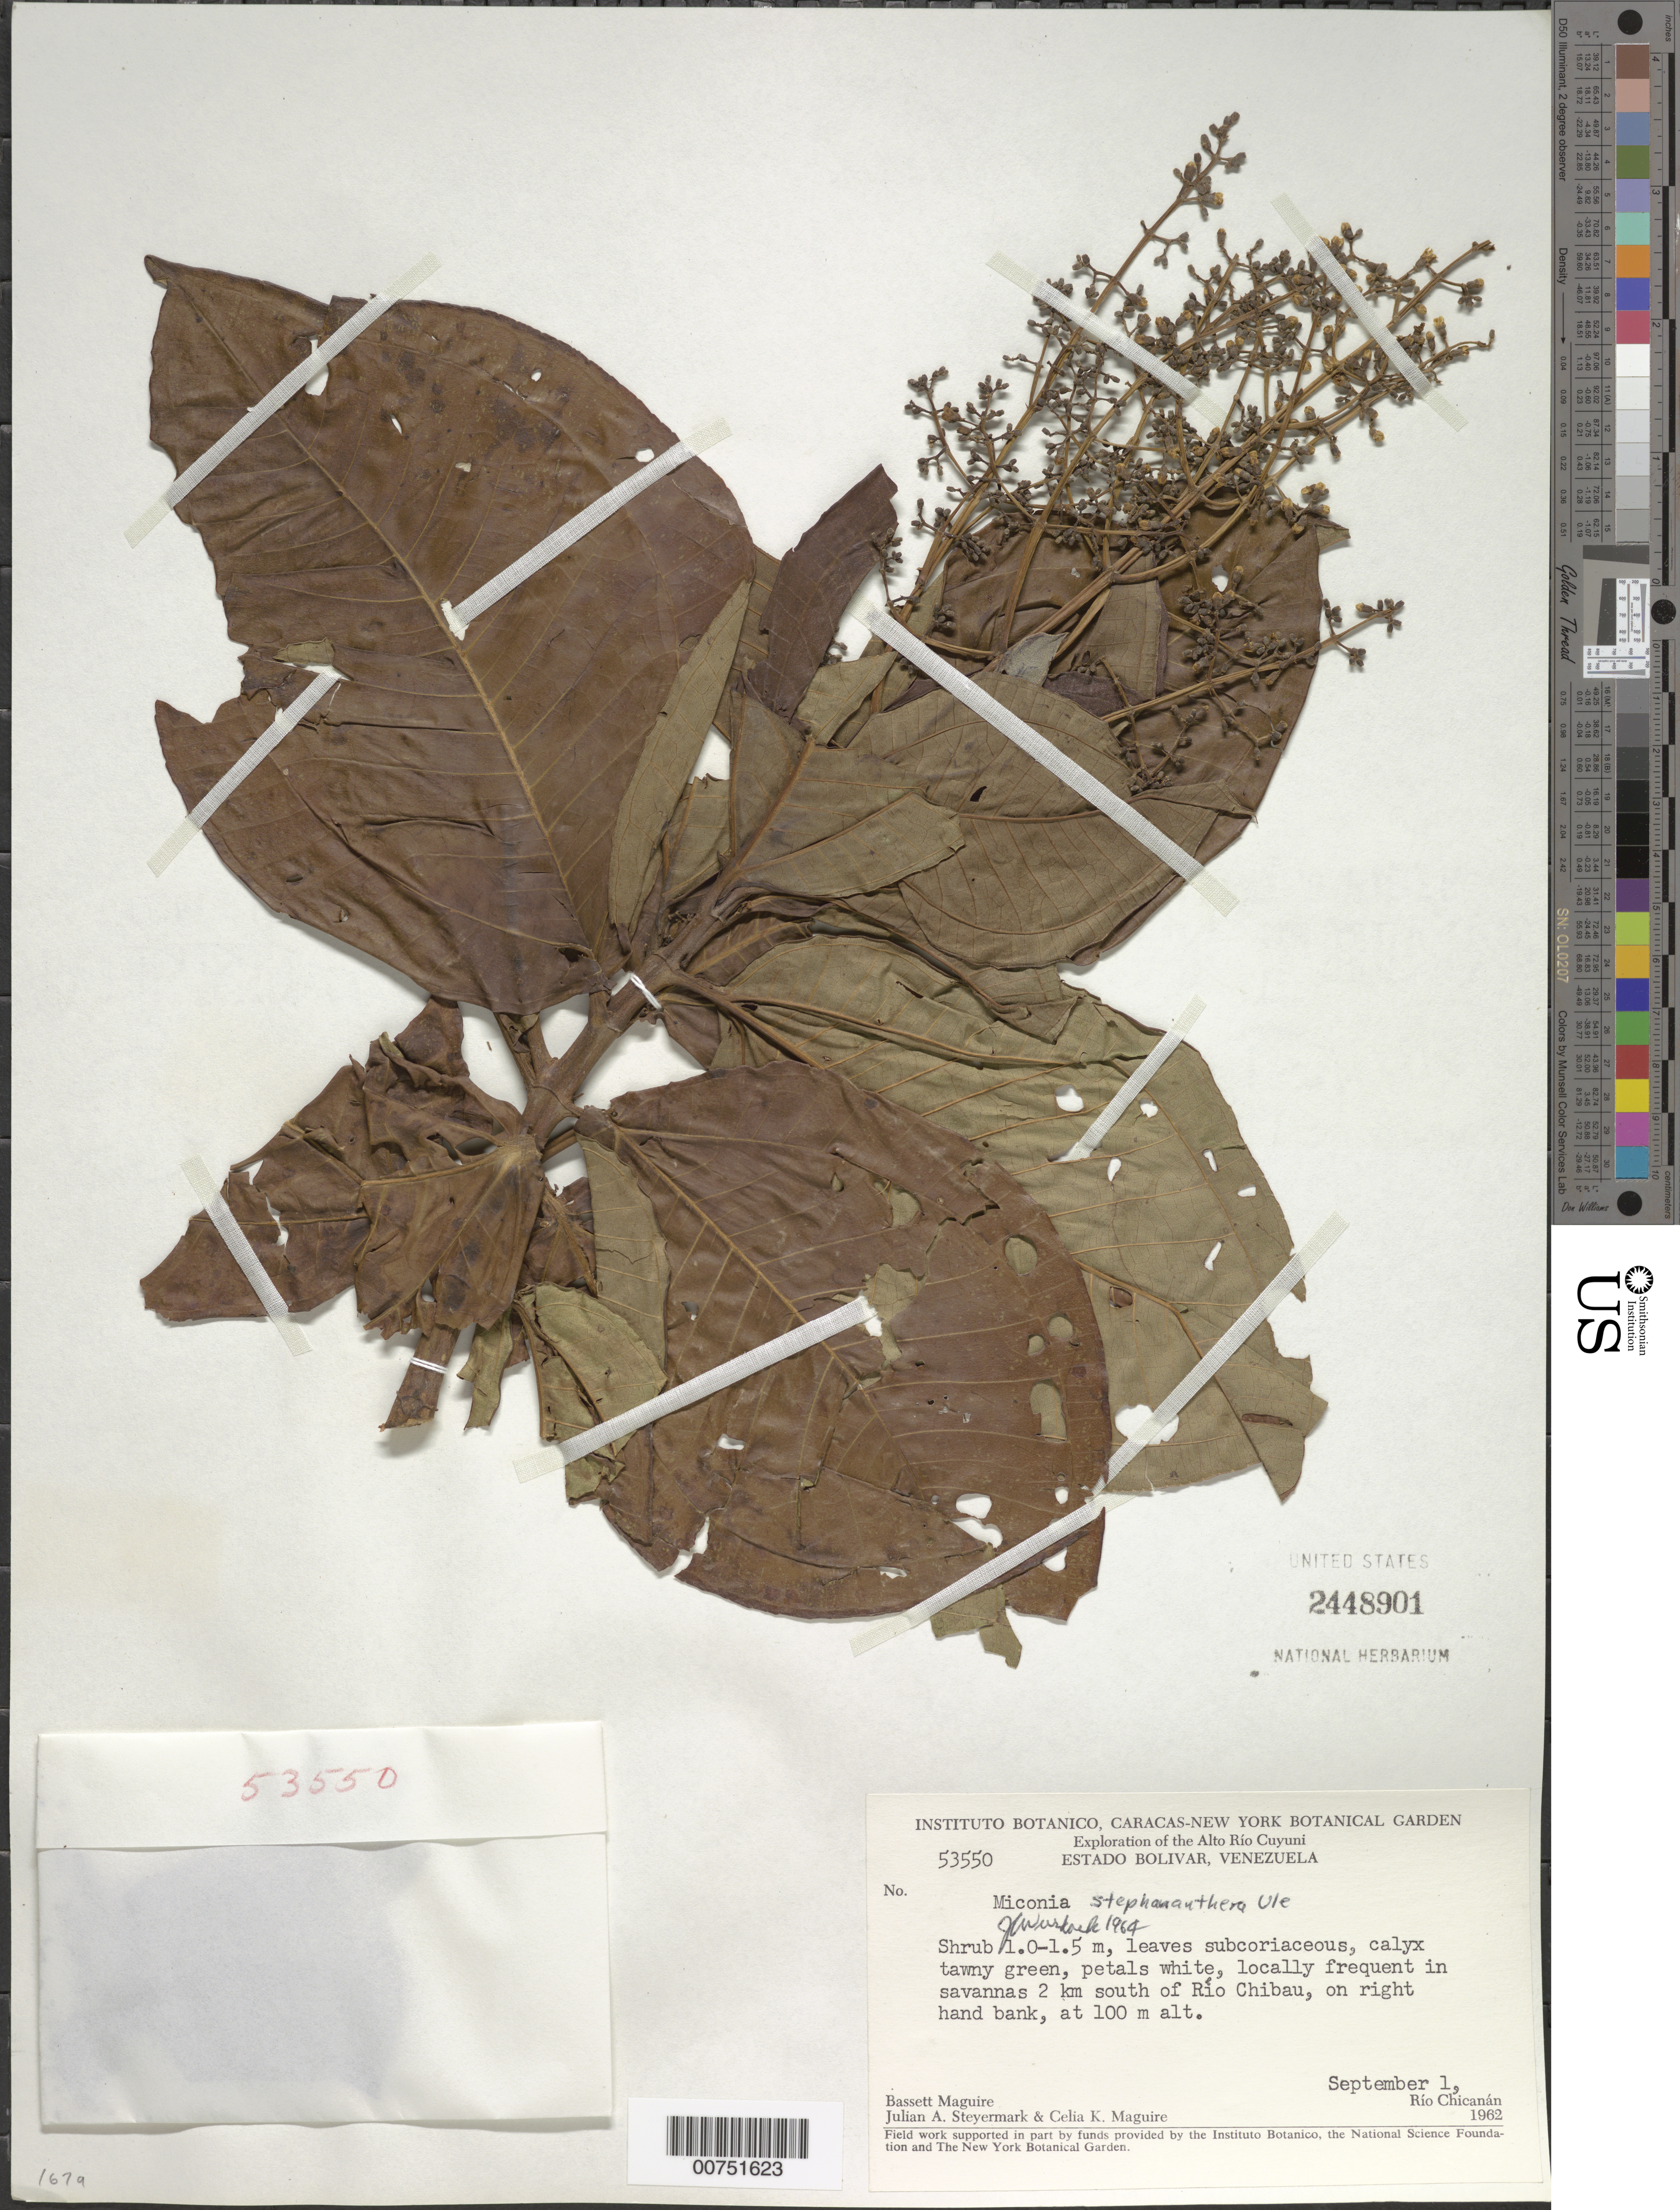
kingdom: Plantae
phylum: Tracheophyta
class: Magnoliopsida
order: Myrtales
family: Melastomataceae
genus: Miconia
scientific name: Miconia stephananthera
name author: Ule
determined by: Wurdack, John J., (US), US (UNITED STATES)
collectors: B. Maguire, J. Steyermark & C. K. Maguire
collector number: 53550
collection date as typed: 1-Sep-62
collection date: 1962-09-01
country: Venezuela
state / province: Bolívar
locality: Alto Río Cuyuni, 2 km S of Río Chibau, right hand bank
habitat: Savannas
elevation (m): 100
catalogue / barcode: US 2448901